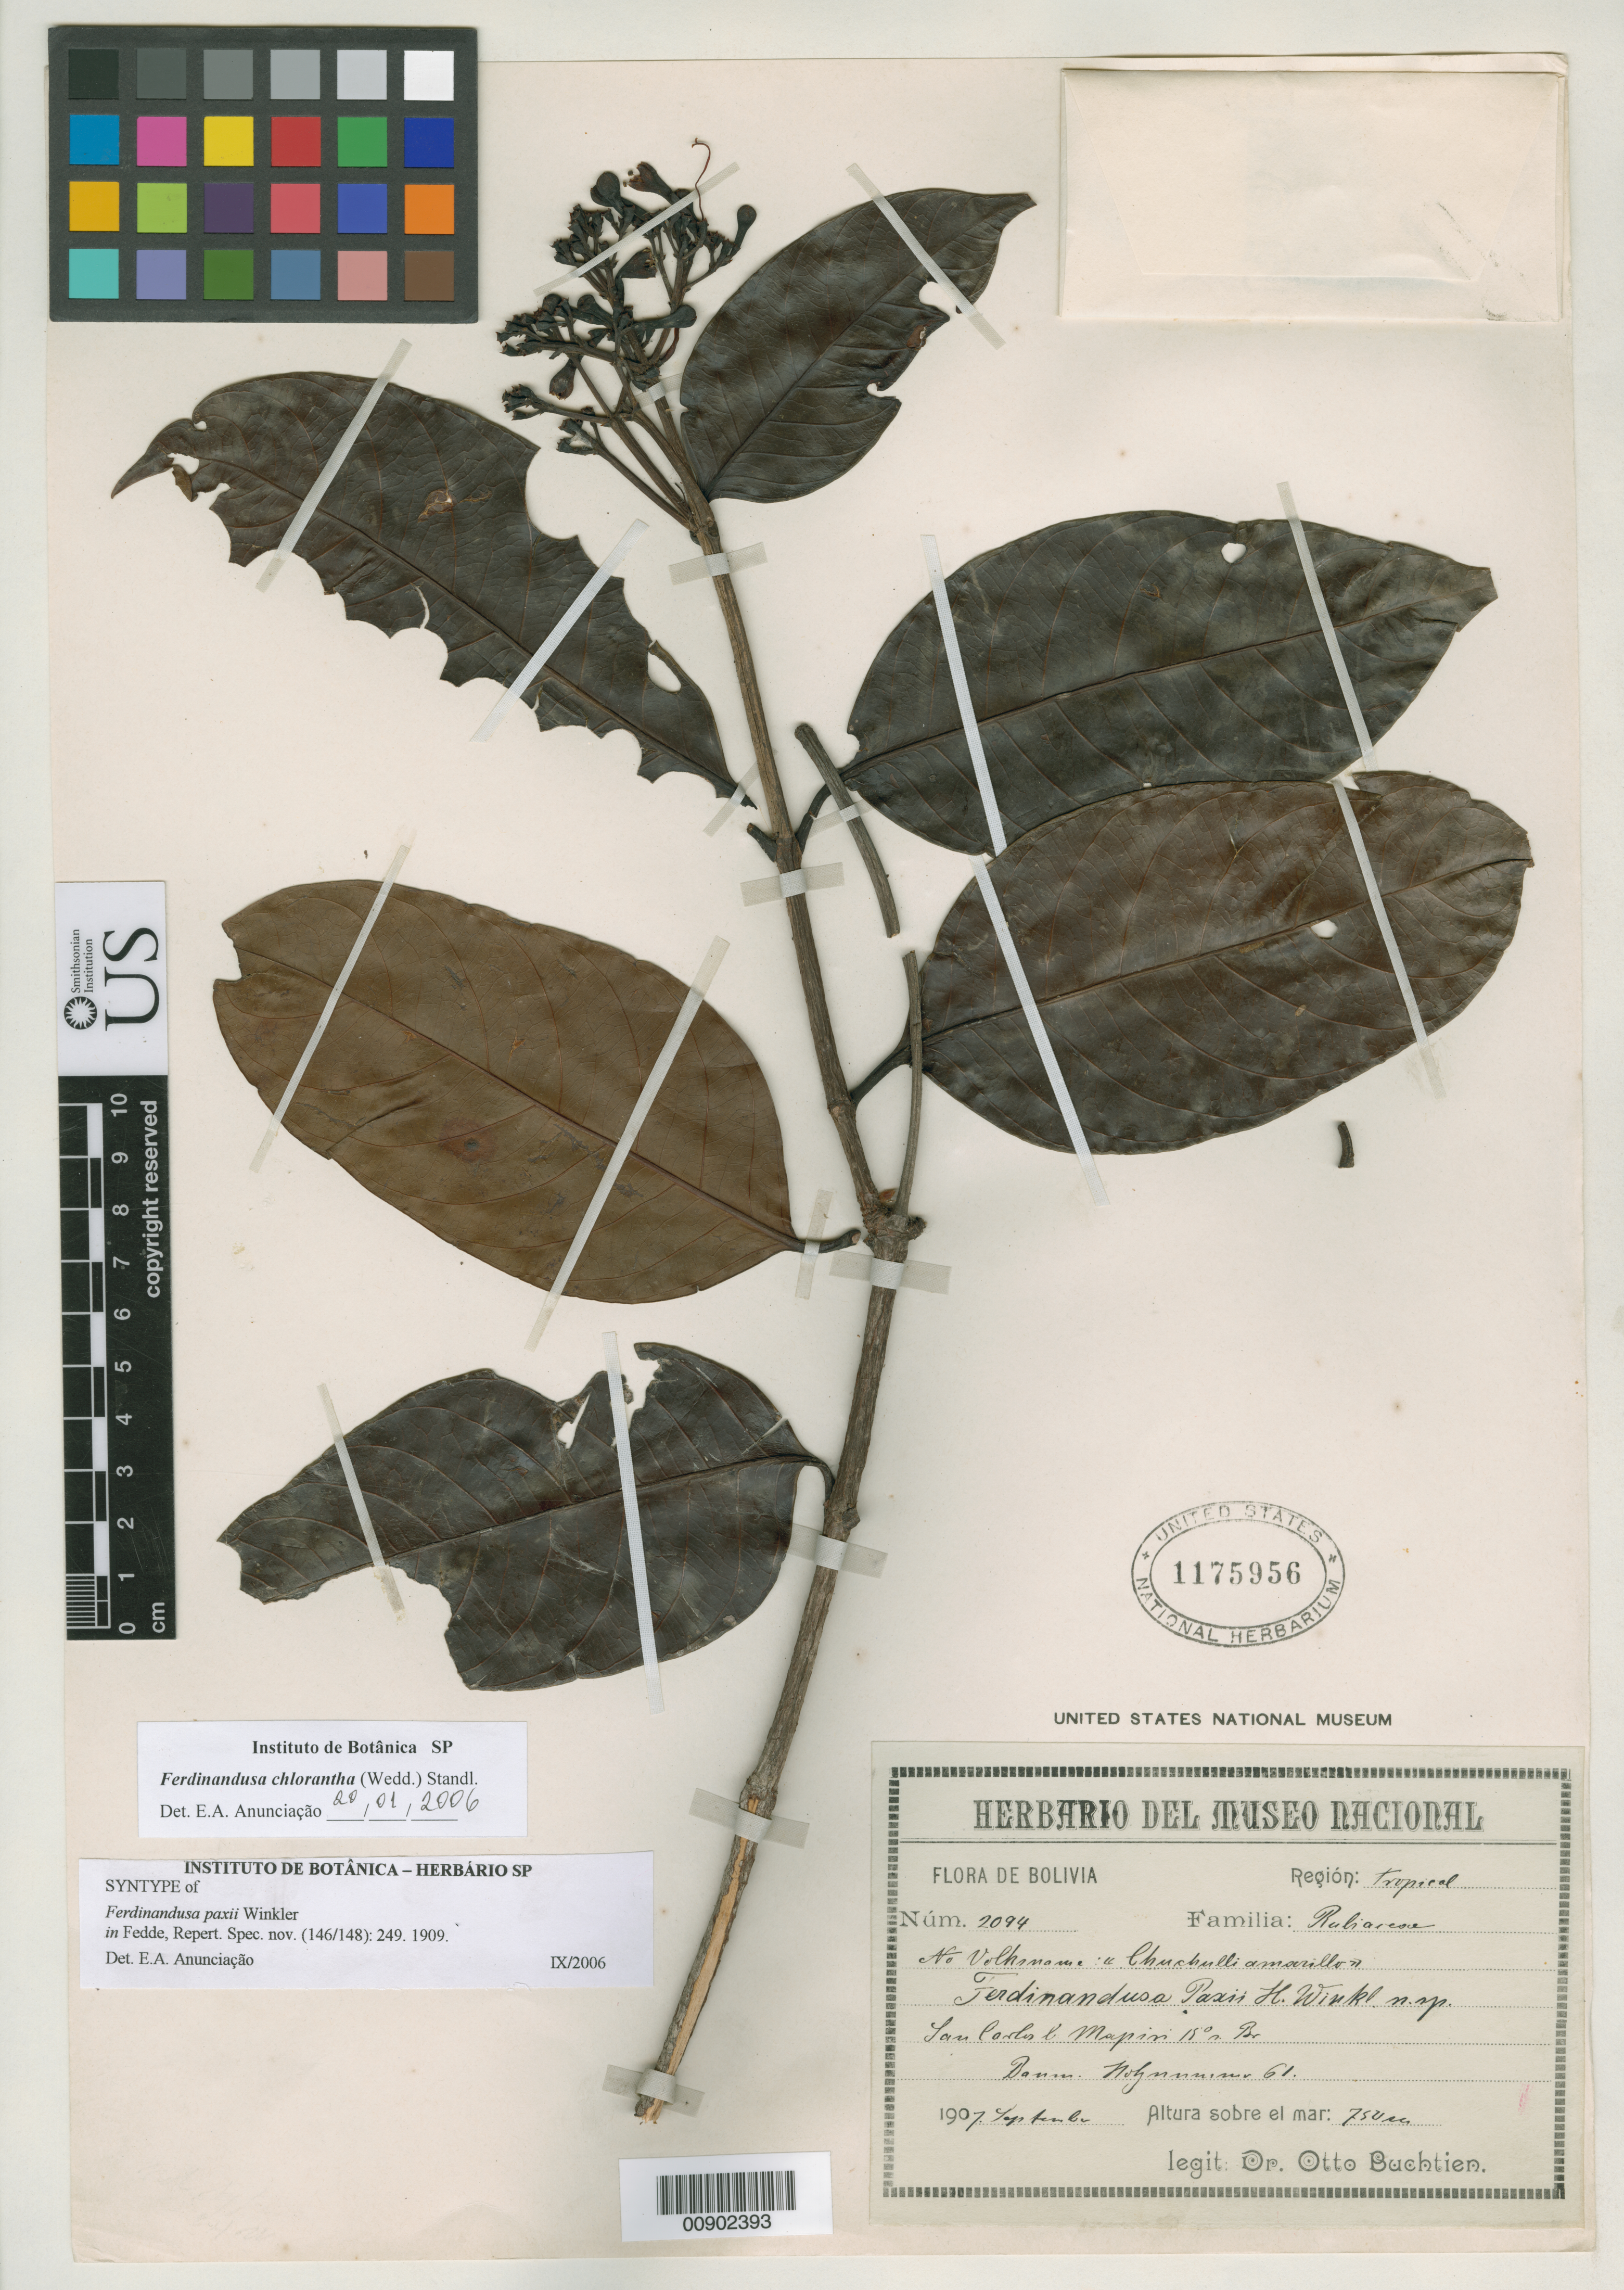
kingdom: Plantae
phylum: Tracheophyta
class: Magnoliopsida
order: Gentianales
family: Rubiaceae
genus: Ferdinandusa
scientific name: Ferdinandusa paxii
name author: H. Winkl.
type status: Syntype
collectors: O. Buchtien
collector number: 2094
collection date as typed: Sep 1907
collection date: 1907-09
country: Bolivia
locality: San Carlos bei Mapiri.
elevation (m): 750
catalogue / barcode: US 1175956